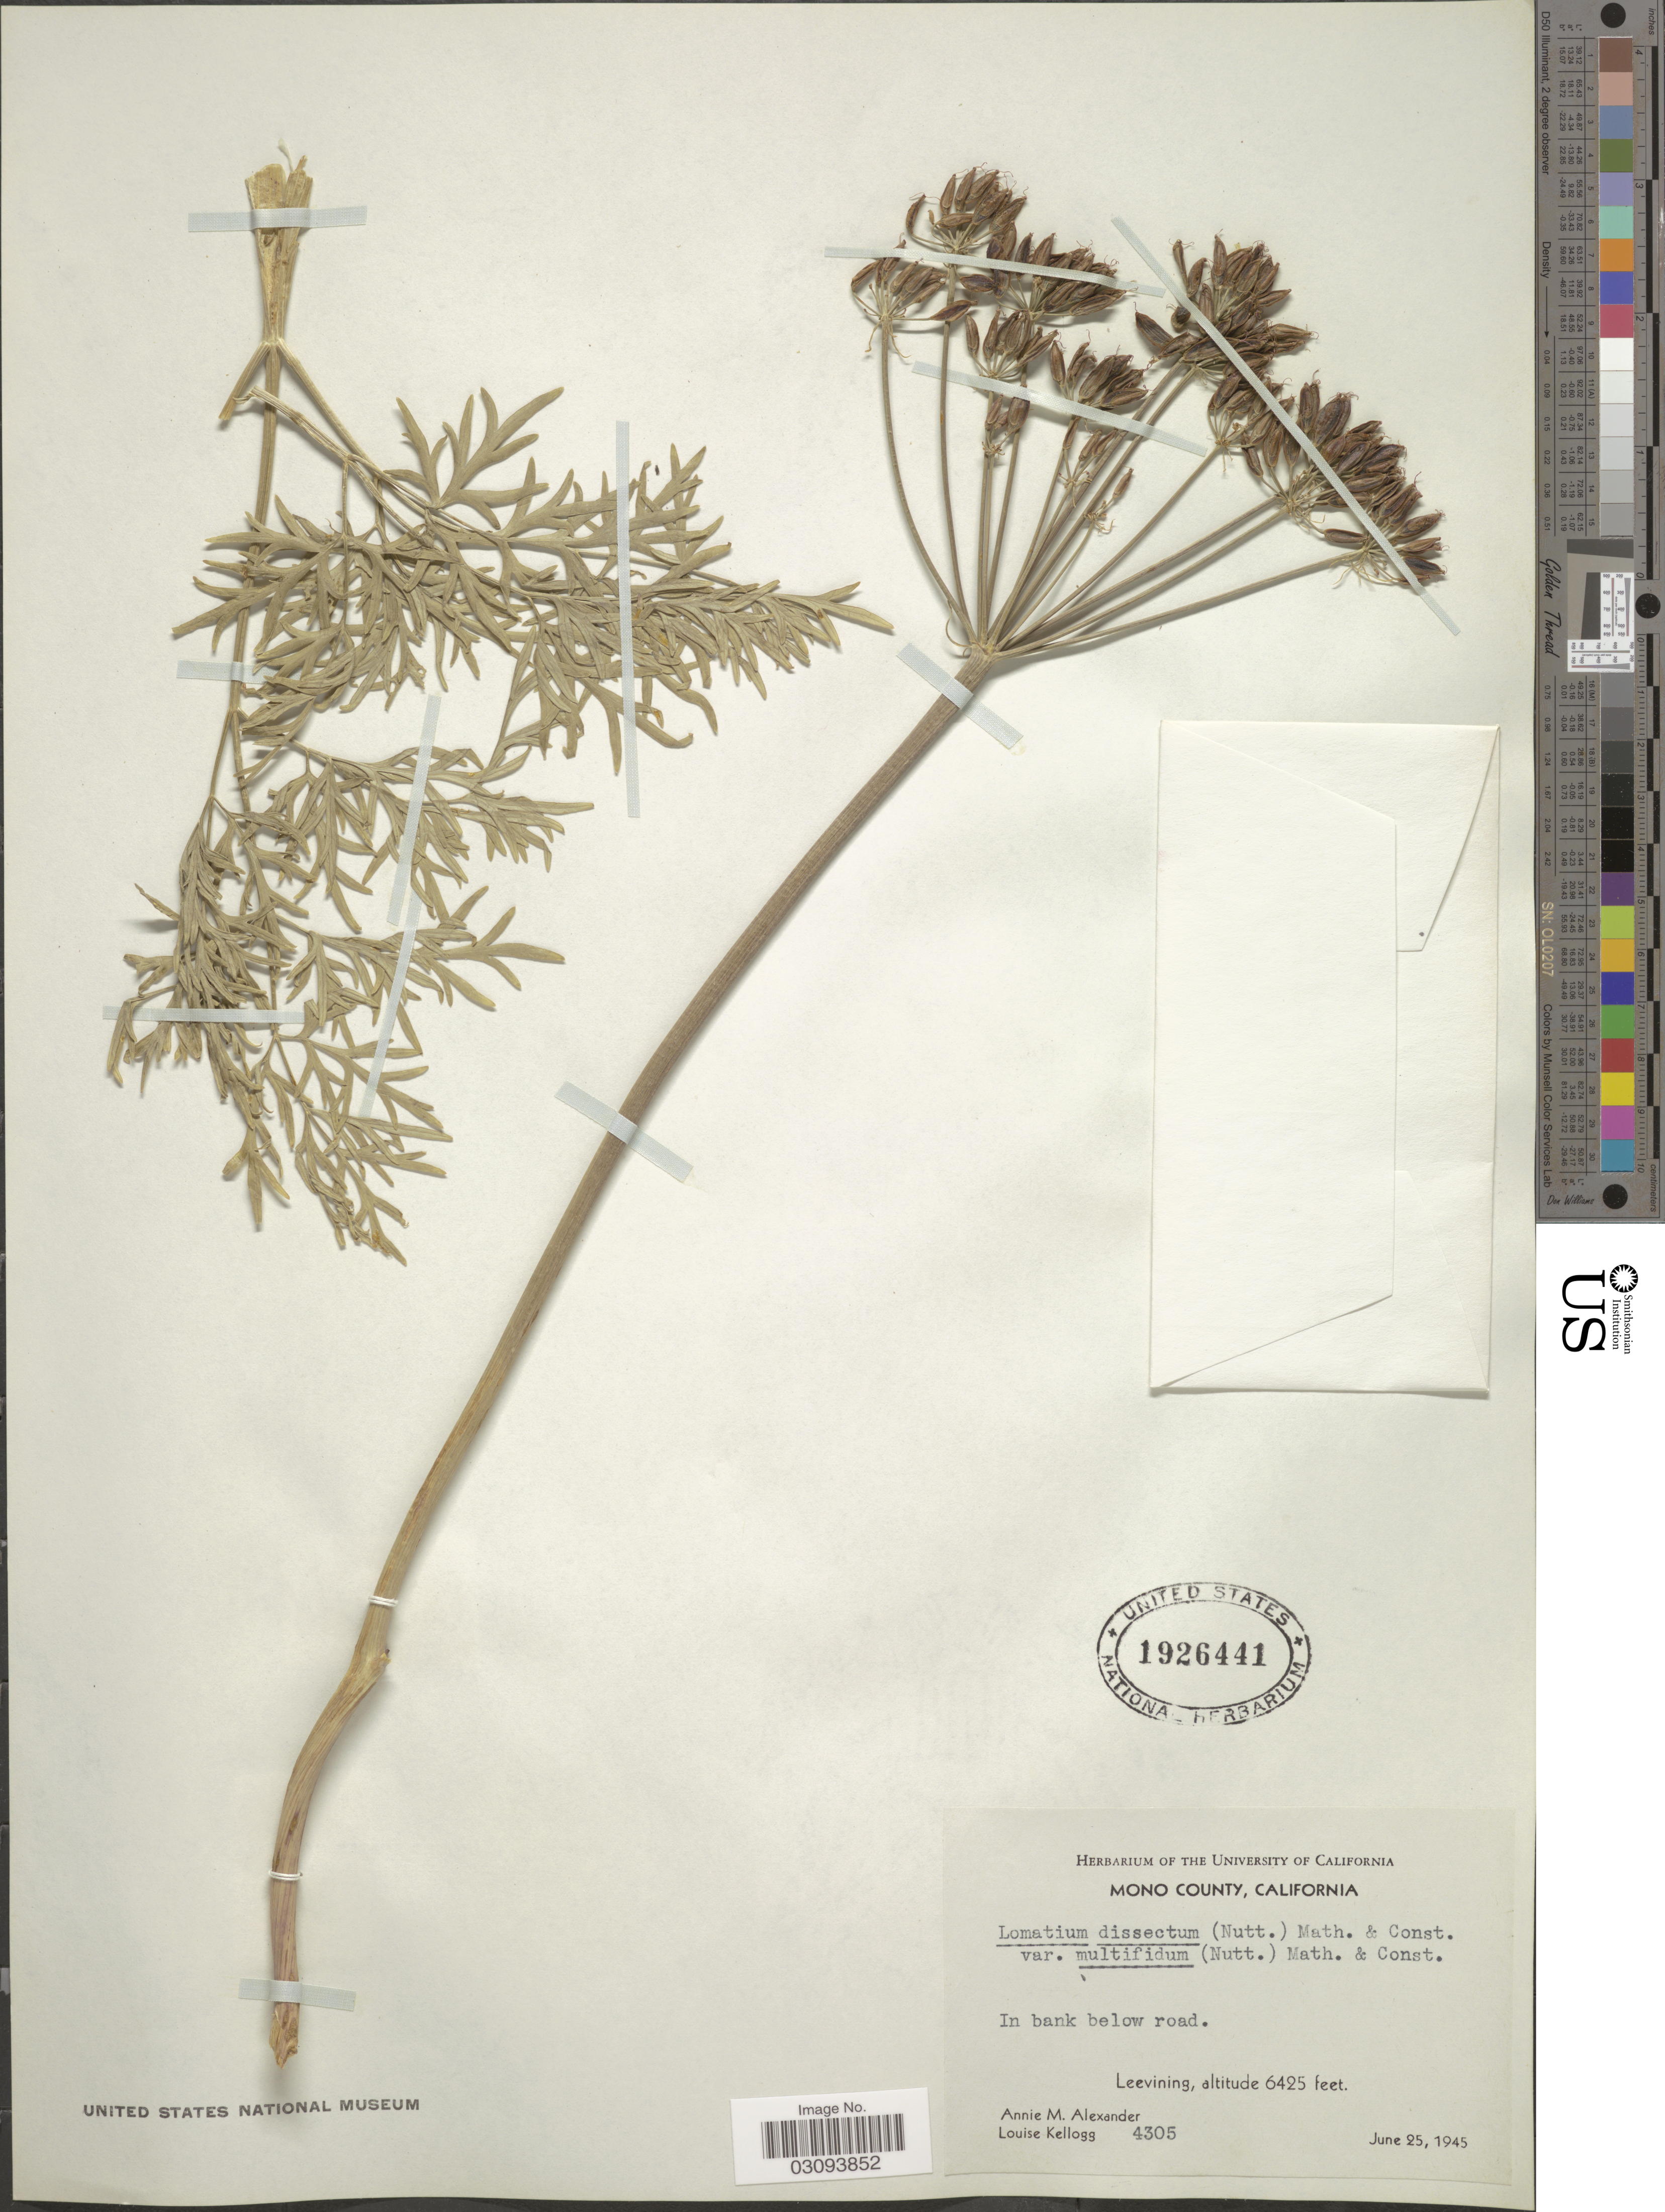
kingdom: Plantae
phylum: Tracheophyta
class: Magnoliopsida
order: Apiales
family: Apiaceae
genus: Lomatium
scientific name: Lomatium dissectum var. multifidum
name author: (Nutt.) Mathias & Constance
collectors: A. M. Alexander & L. Kellogg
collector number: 4305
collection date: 1945-06-25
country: United States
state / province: California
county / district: Mono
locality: Mono County. In bank below road. Leevining.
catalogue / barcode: US 1926441